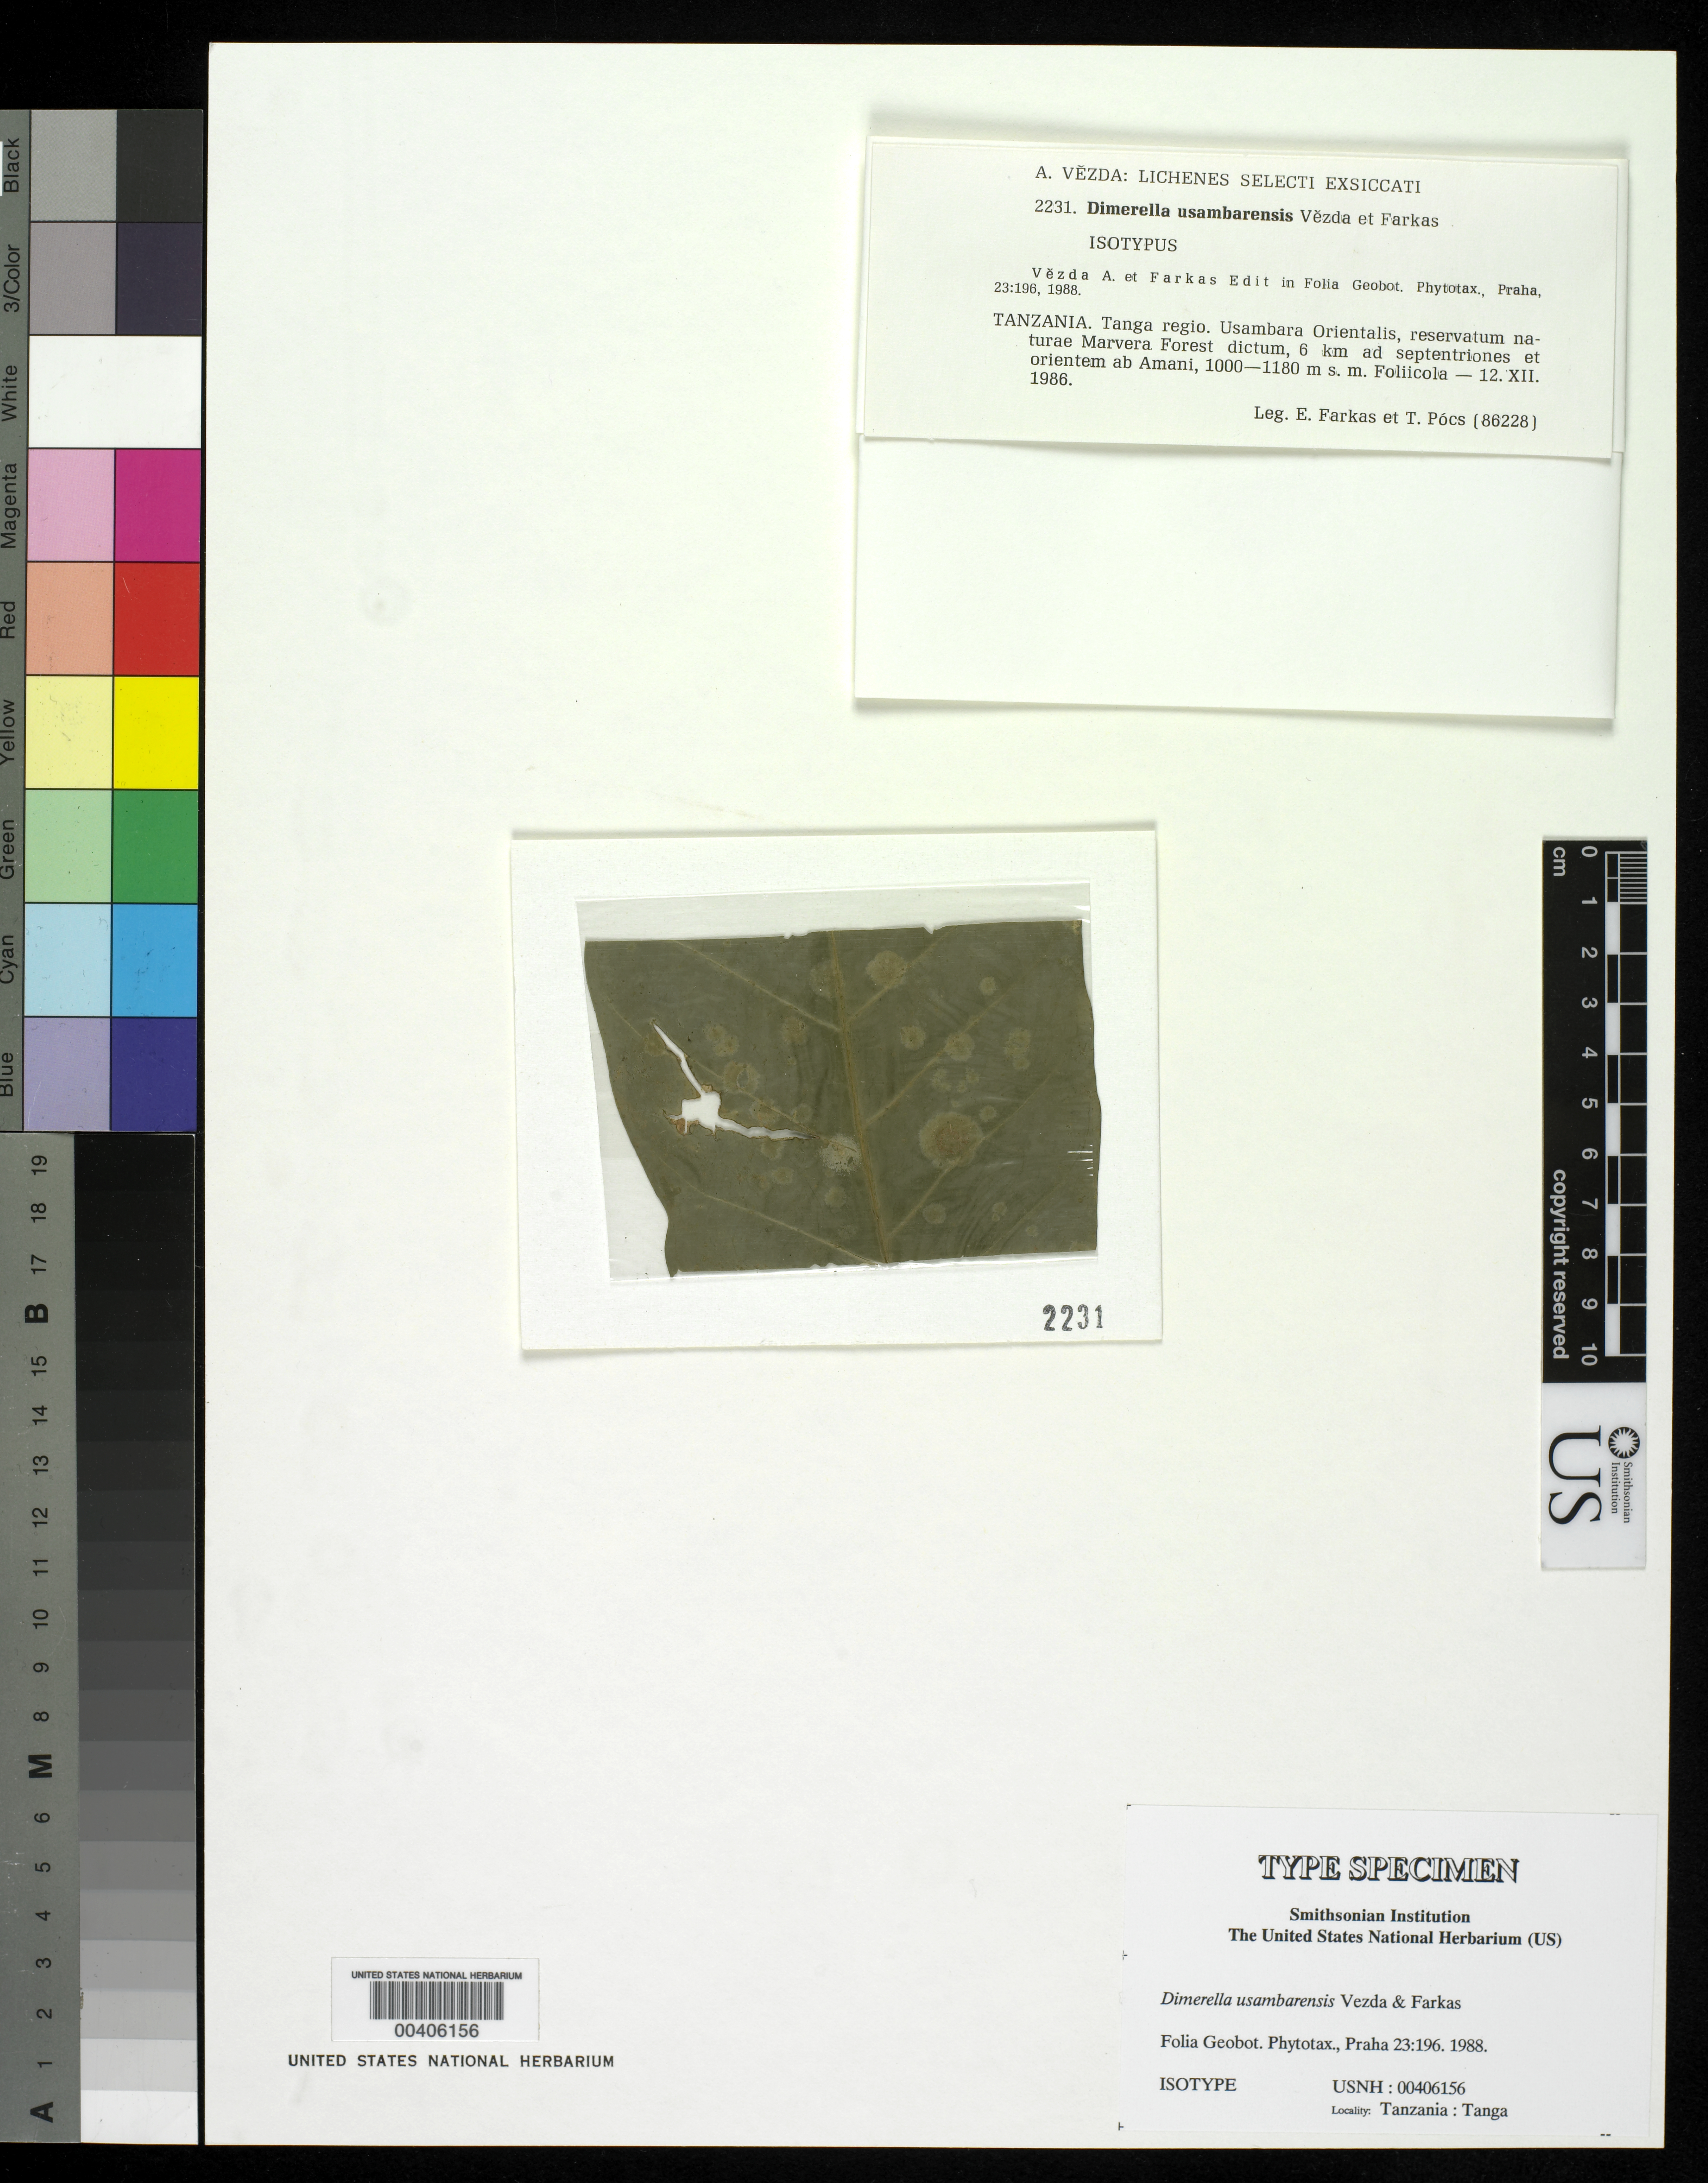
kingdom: Fungi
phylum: Ascomycota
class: Lecanoromycetes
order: Ostropales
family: Coenogoniaceae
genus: Dimerella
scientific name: Dimerella usambarensis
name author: Vezda & Farkas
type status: Isotype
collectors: E. Farkas & T. Pocs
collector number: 86228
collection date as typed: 12 Dec 1986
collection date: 1986-12-12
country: Tanzania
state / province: Tanga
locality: Usambara orientalis, Reservatum Naturae Marvera Forest. [E Usambara, Marvera Forest Nature Reserve.]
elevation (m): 1000